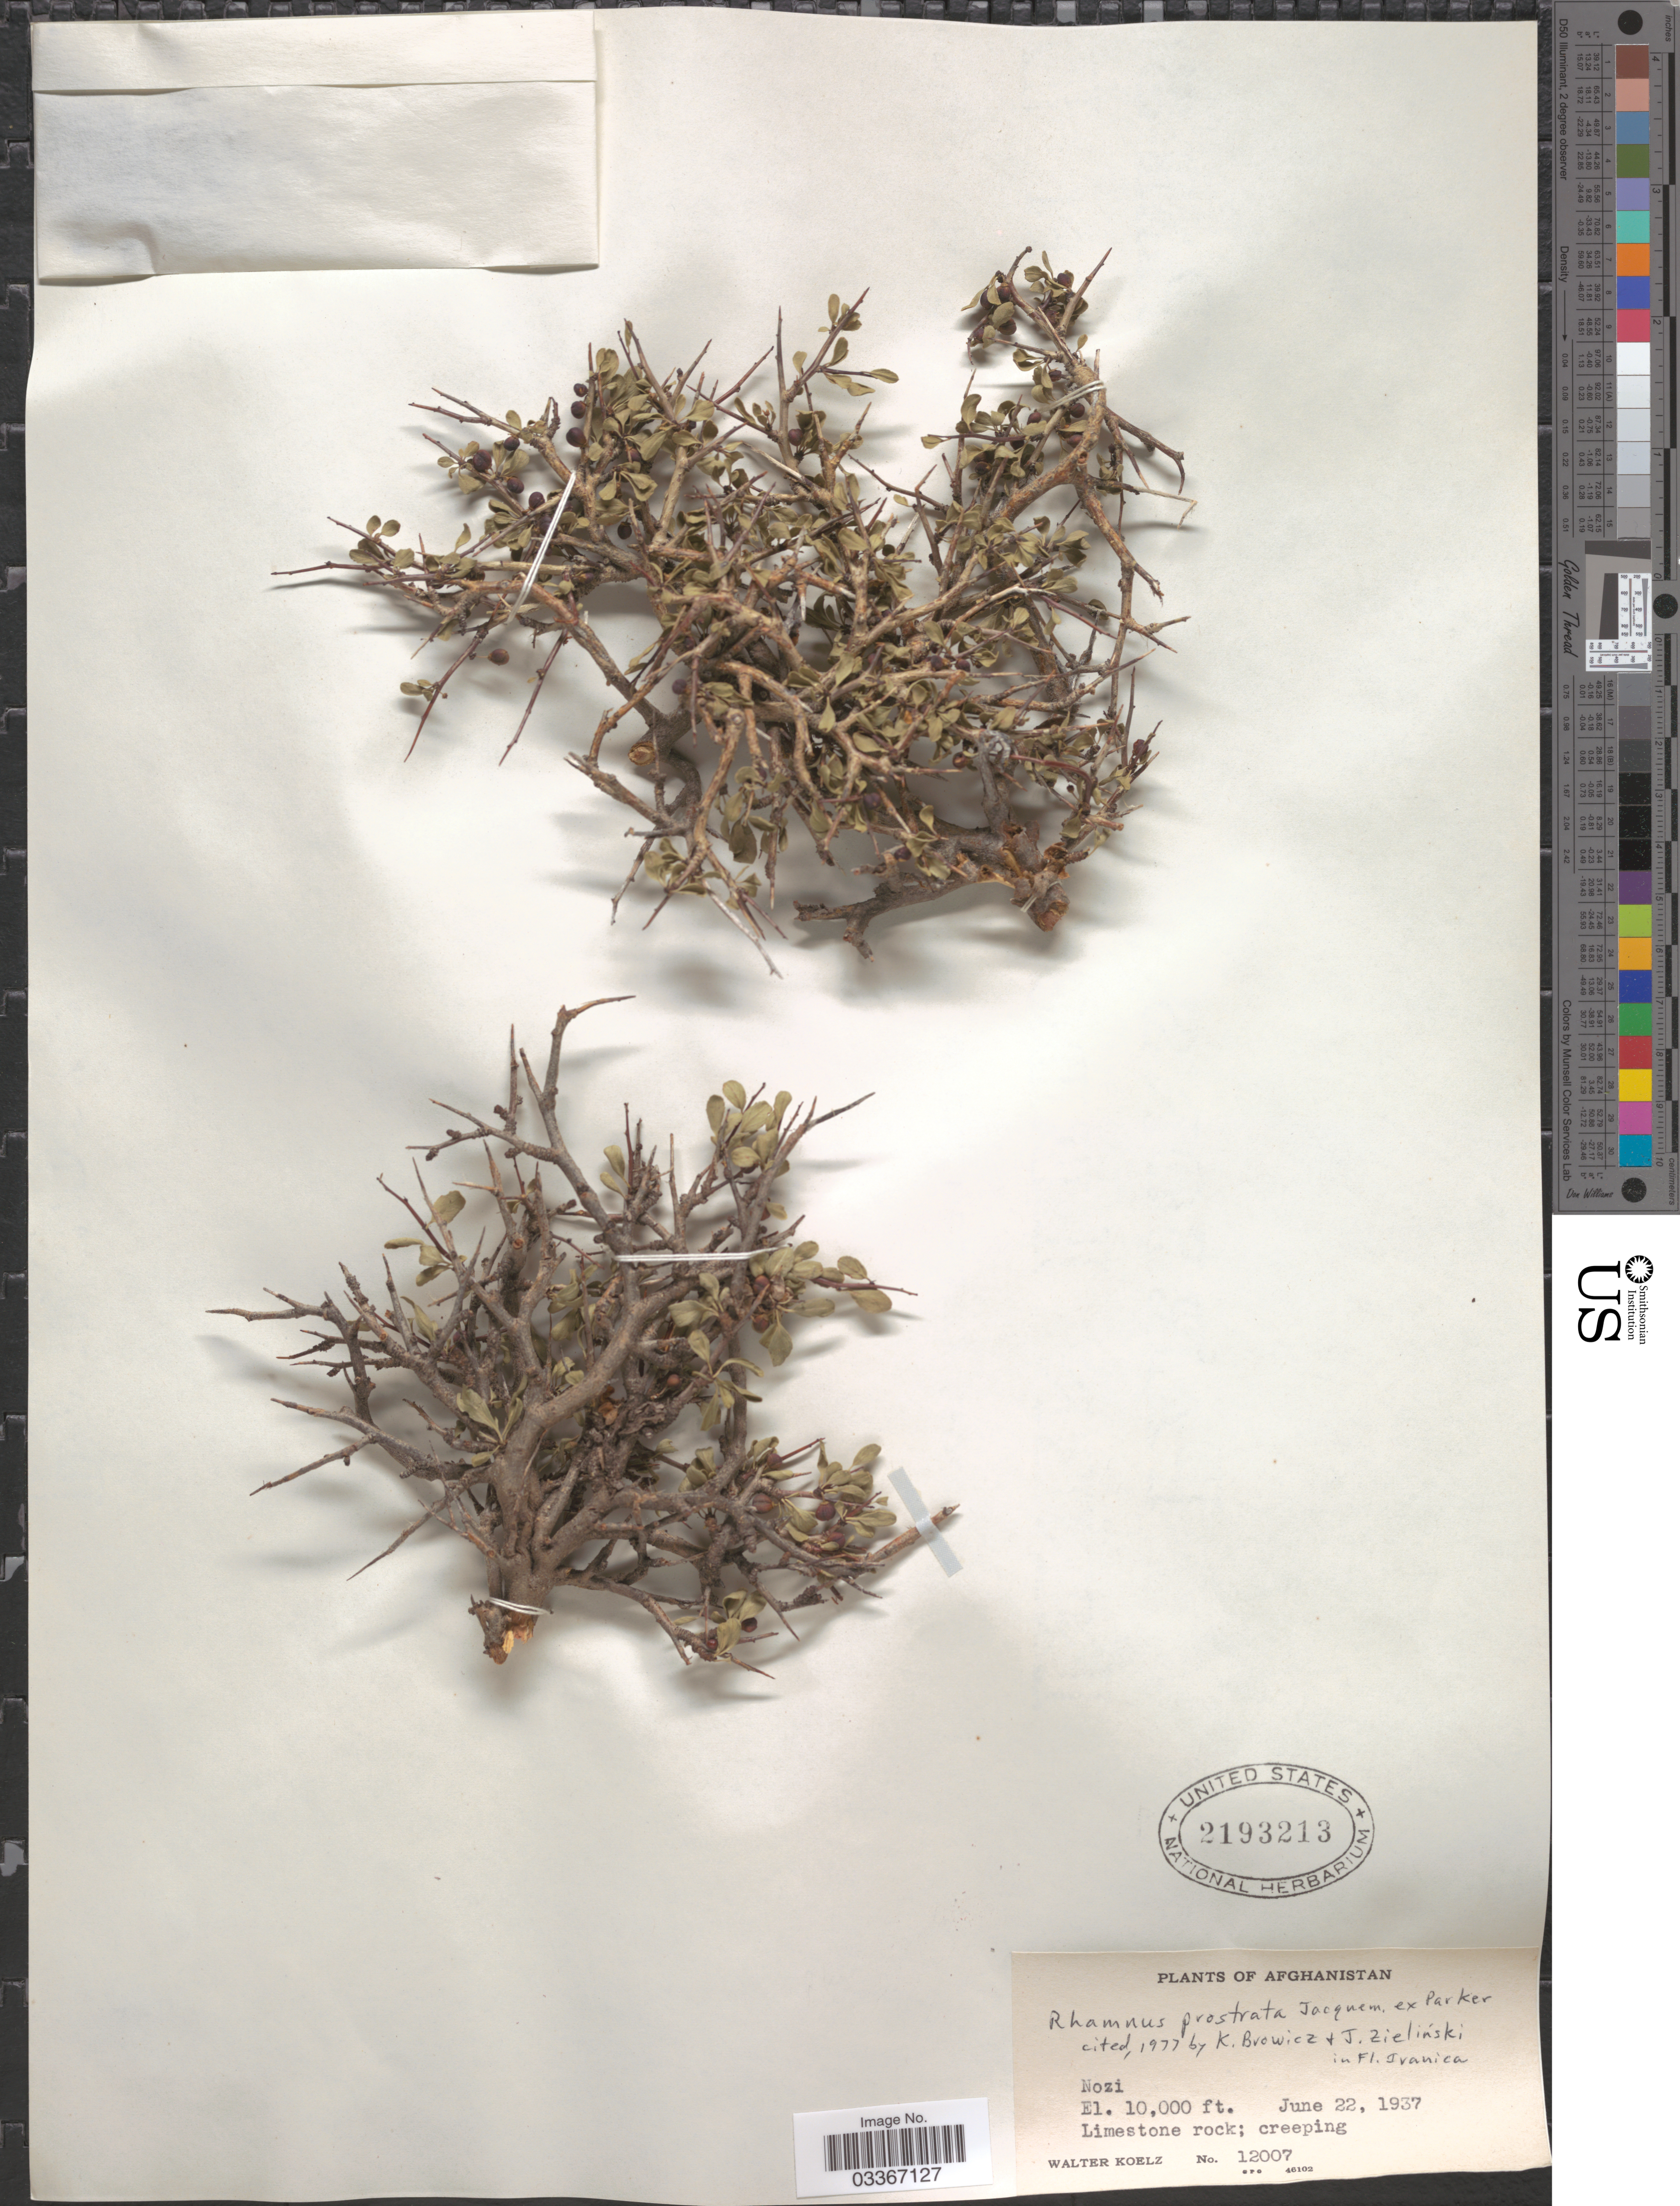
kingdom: Plantae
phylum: Tracheophyta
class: Magnoliopsida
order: Rosales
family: Rhamnaceae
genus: Rhamnus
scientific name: Rhamnus prostrata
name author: Jacq.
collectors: W. N. Koelz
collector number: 12007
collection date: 1937-06-22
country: Afghanistan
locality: Nozi.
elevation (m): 3048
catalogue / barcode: US 2193213